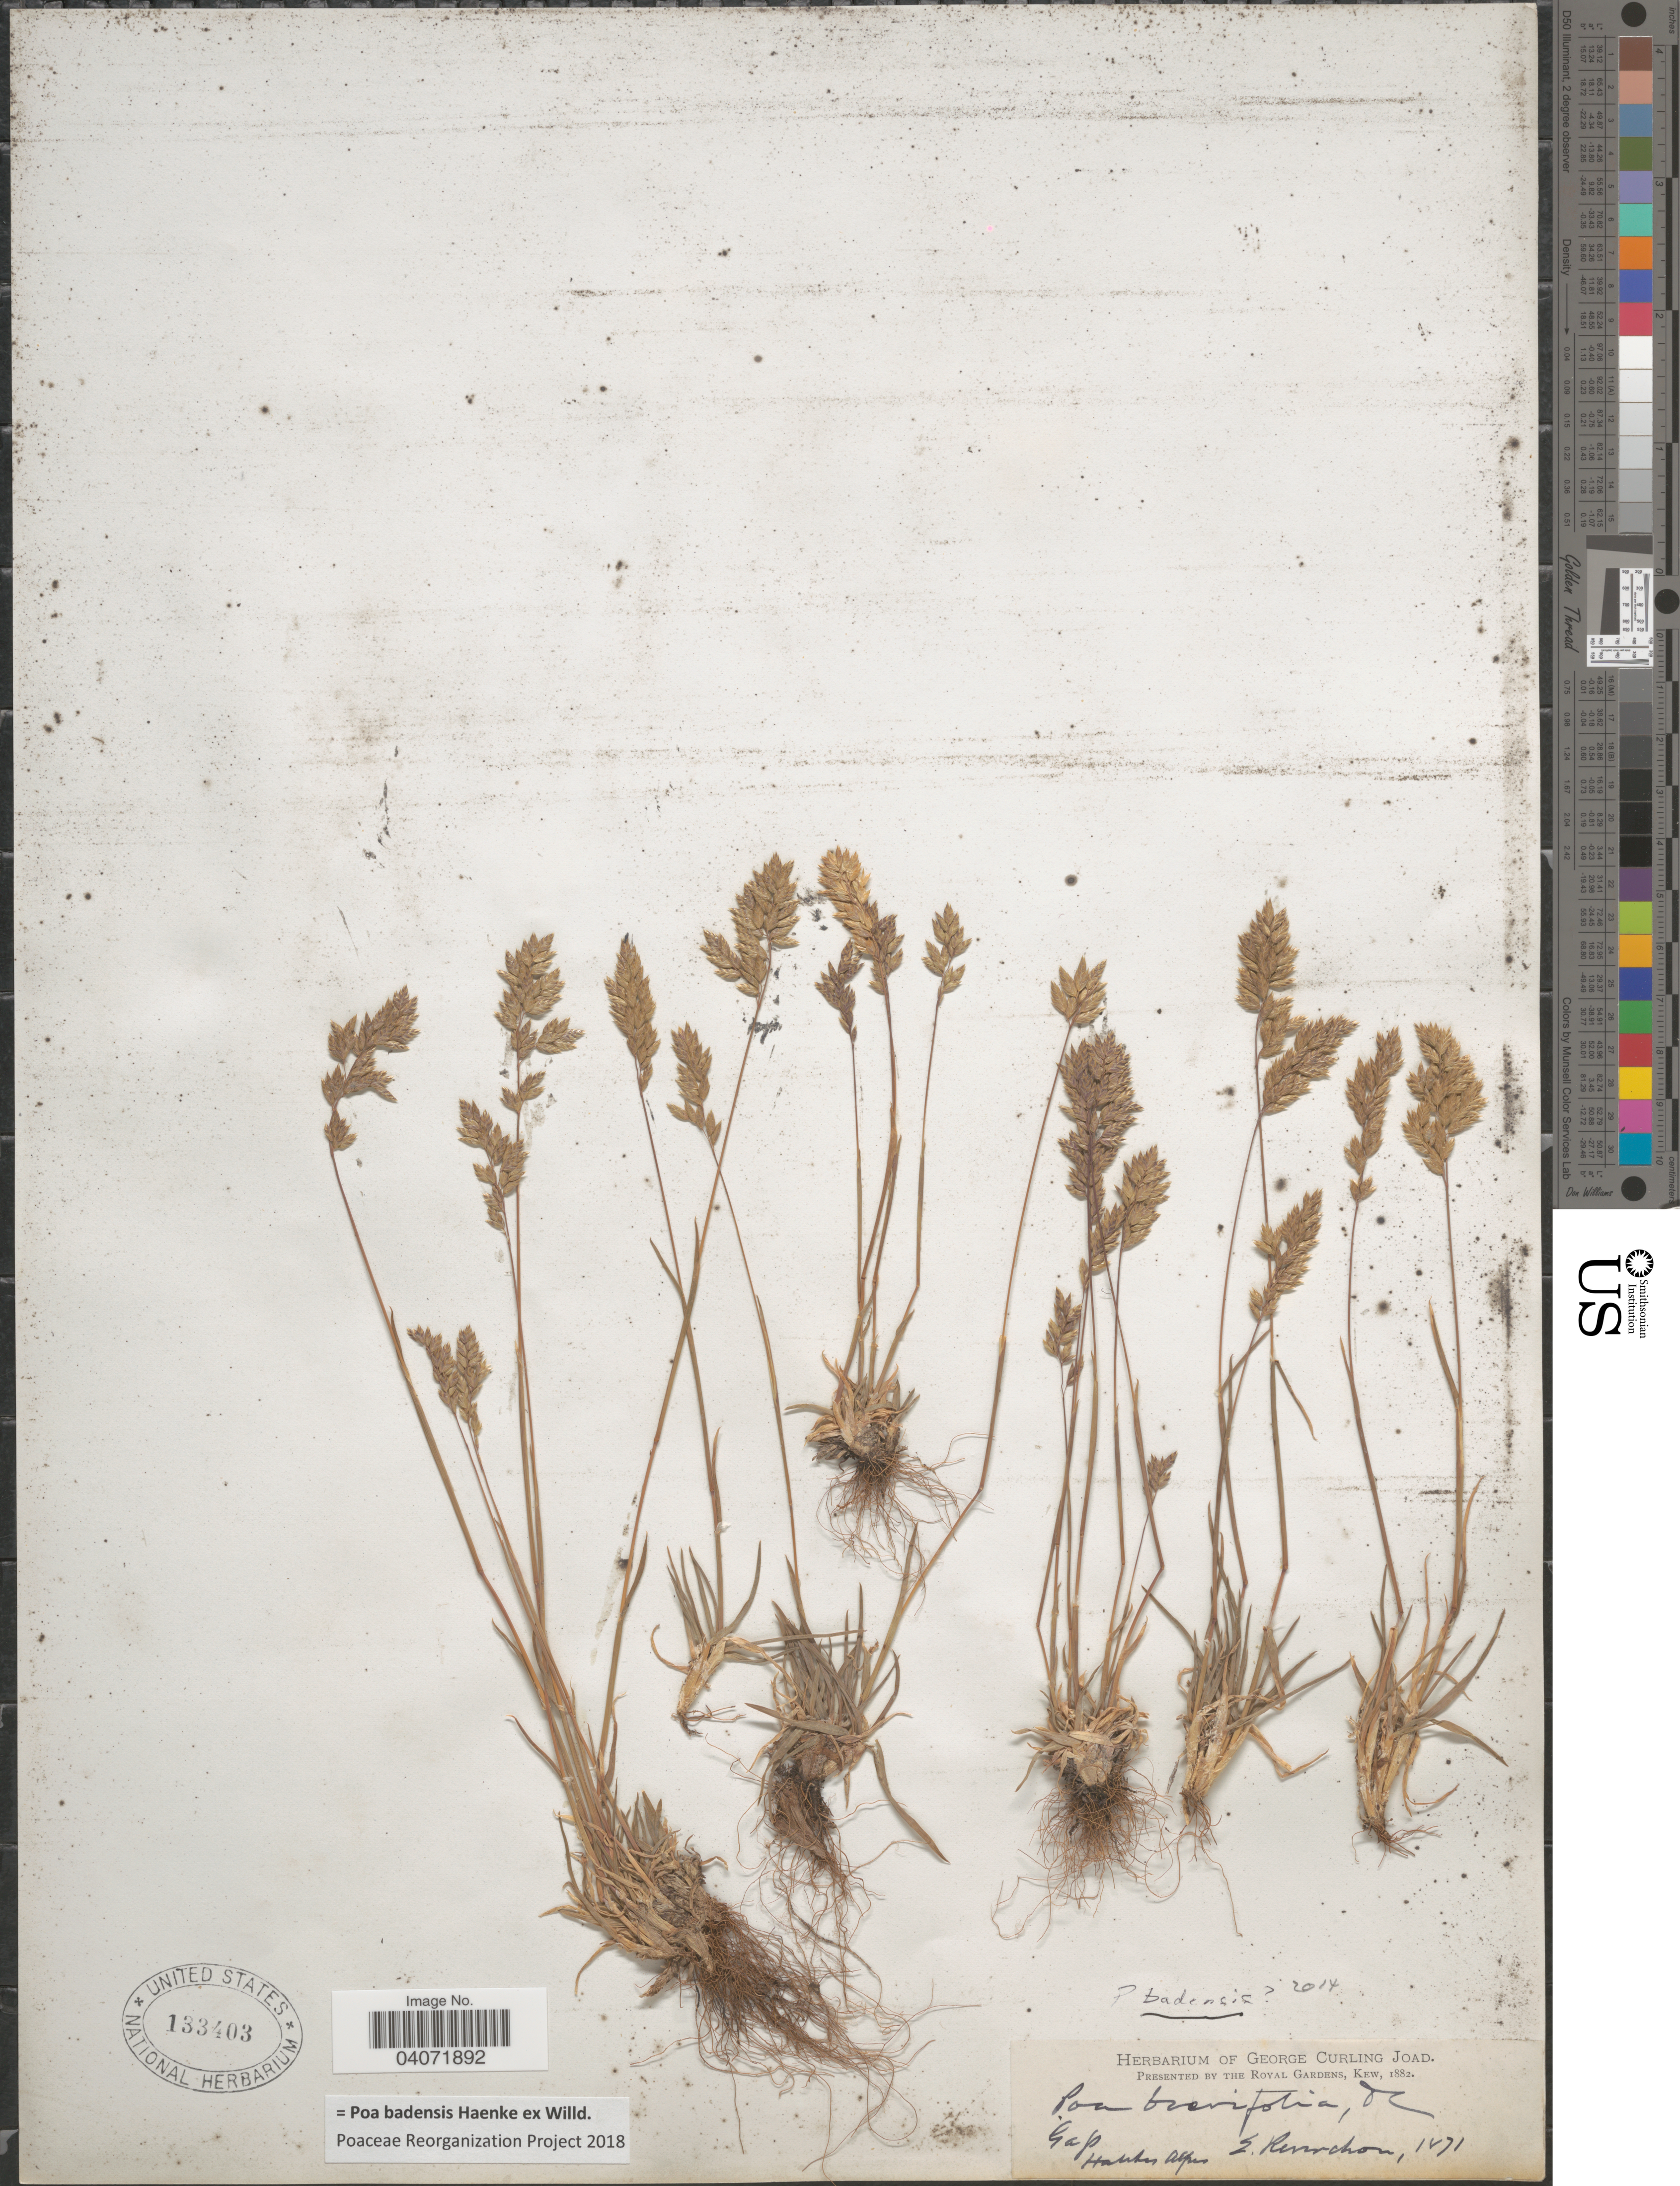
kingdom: Plantae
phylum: Tracheophyta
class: Liliopsida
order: Poales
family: Poaceae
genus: Poa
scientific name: Poa badensis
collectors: E. Reverchon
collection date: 1871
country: France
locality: Gap. Hautes Alpes.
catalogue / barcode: US 133403